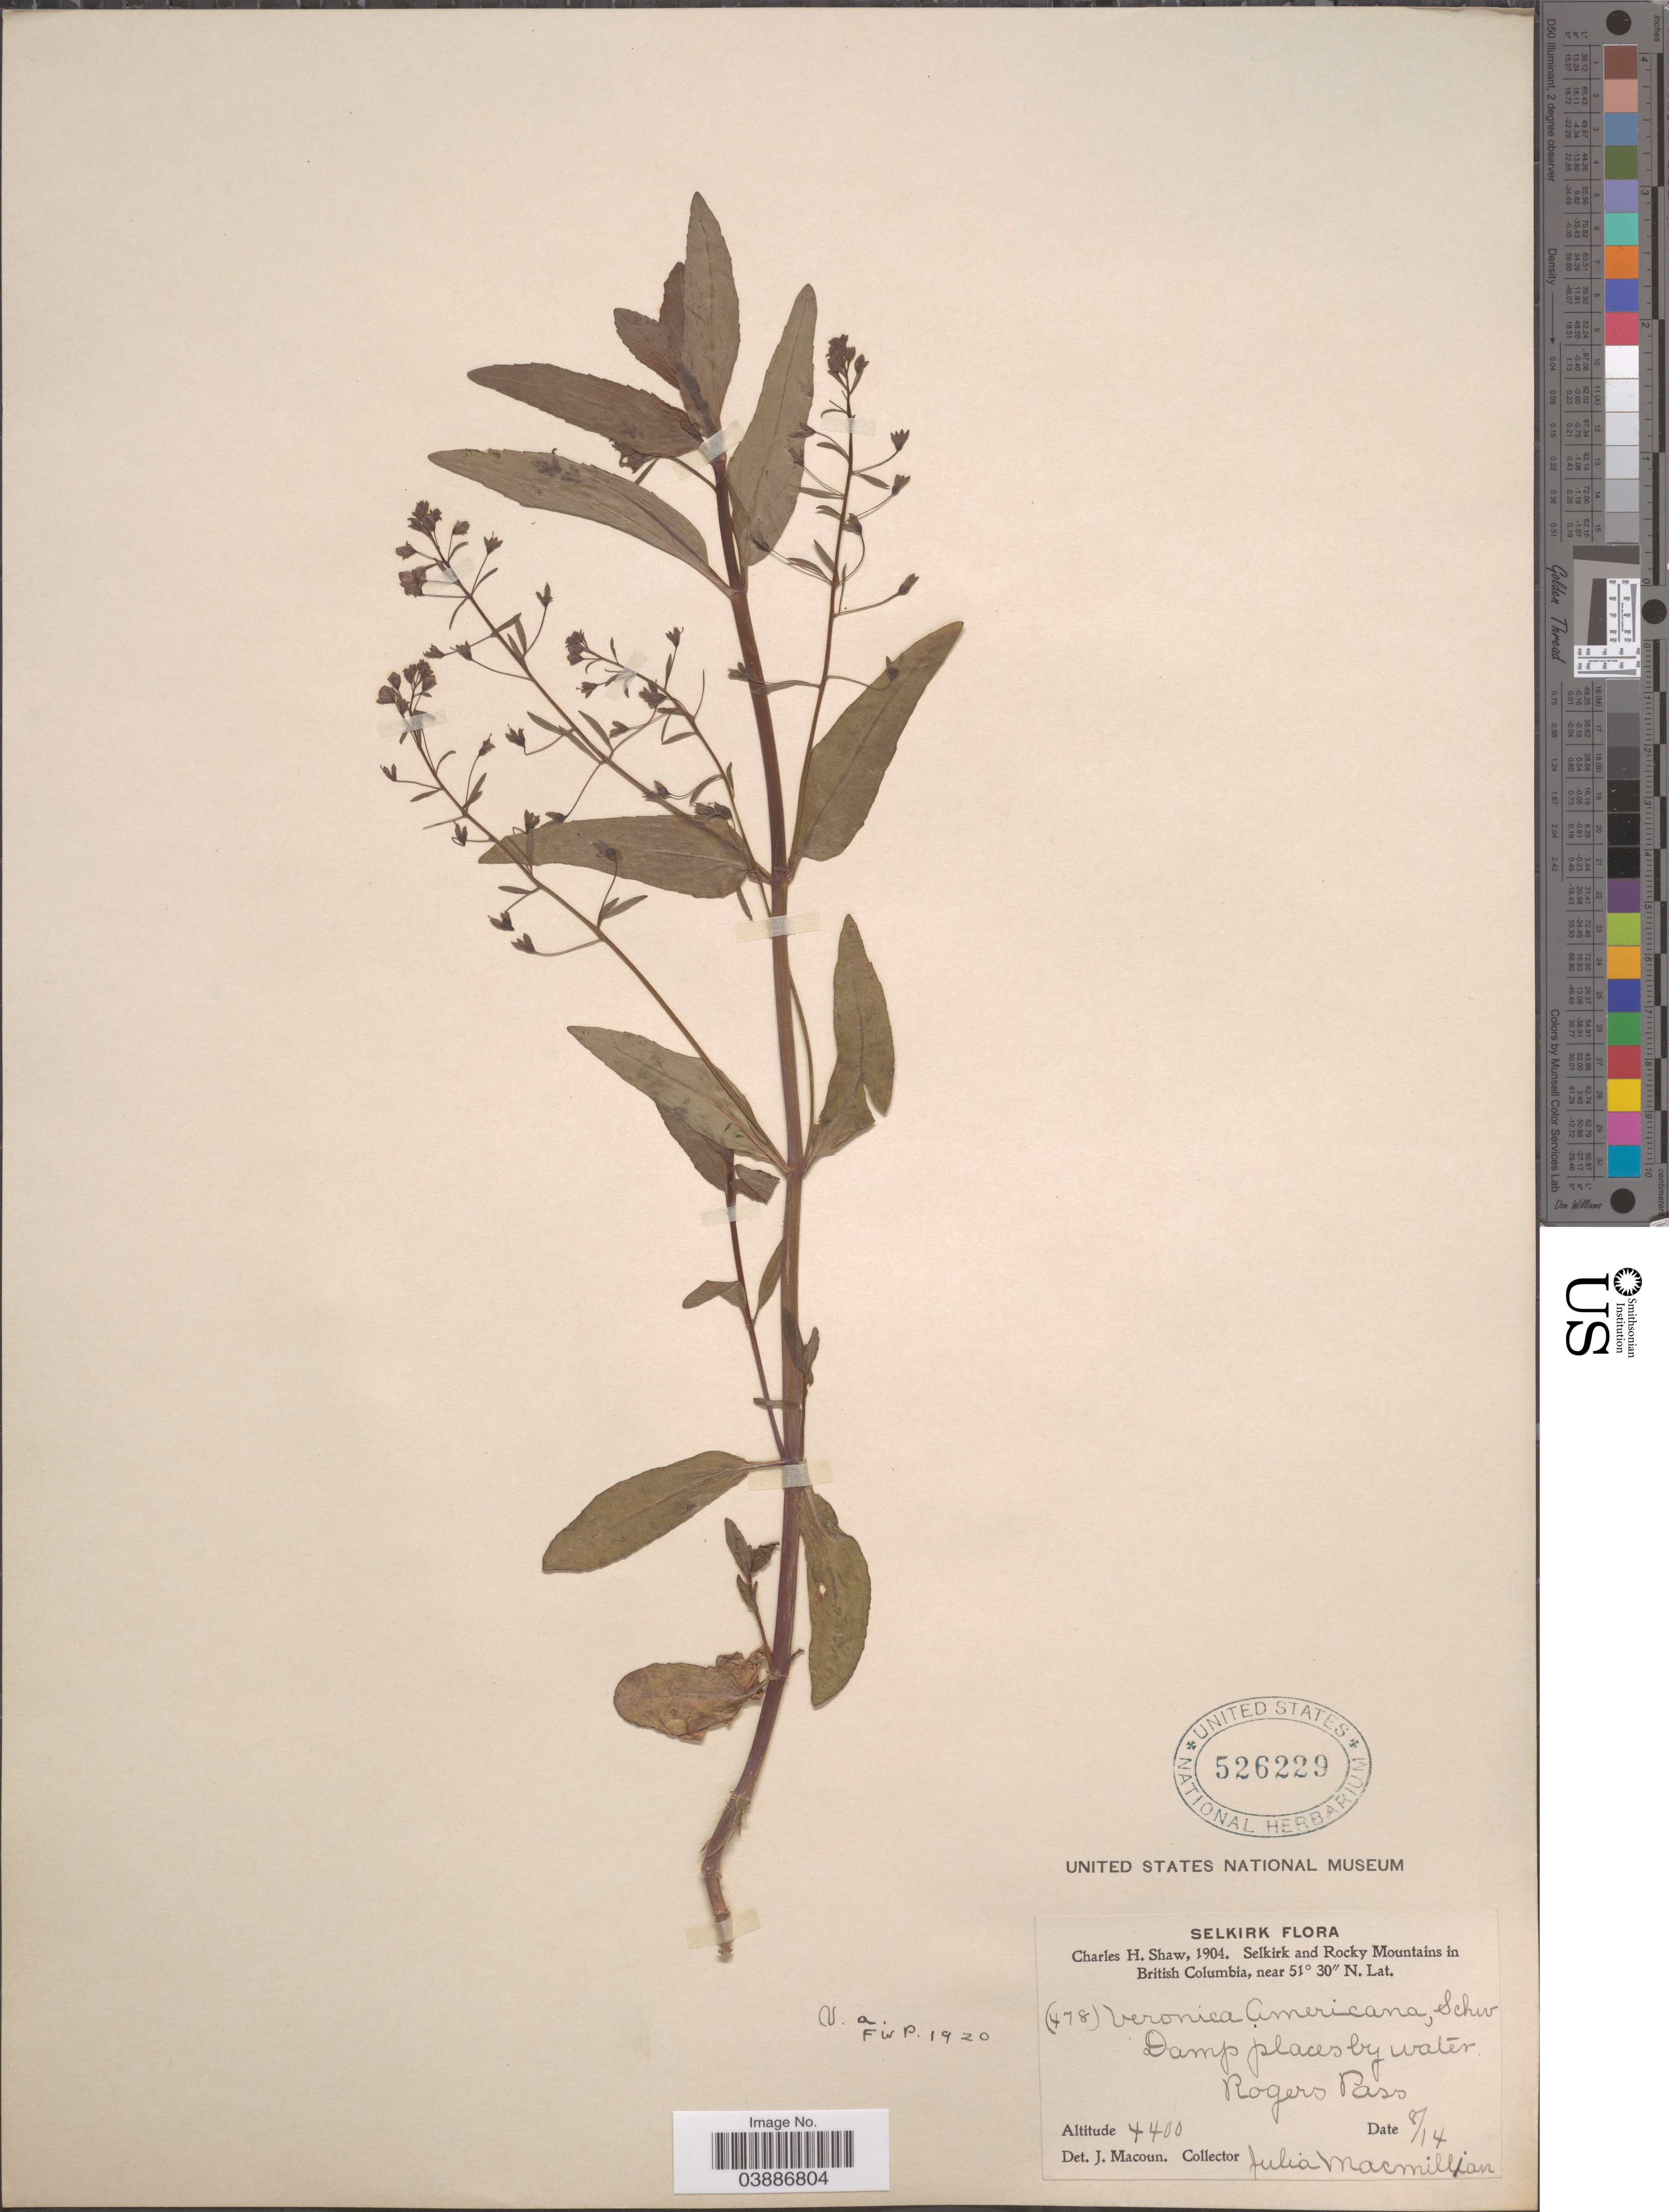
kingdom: Plantae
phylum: Tracheophyta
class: Magnoliopsida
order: Lamiales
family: Plantaginaceae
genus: Veronica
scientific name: Veronica americana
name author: Schwein. ex Benth.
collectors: J. MacMillian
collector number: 478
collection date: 1904-08-14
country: Canada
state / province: British Columbia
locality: Selkirk. Selkirk and Rocky Mountains in British Columbia. Rogers Pass.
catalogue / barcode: US 526229